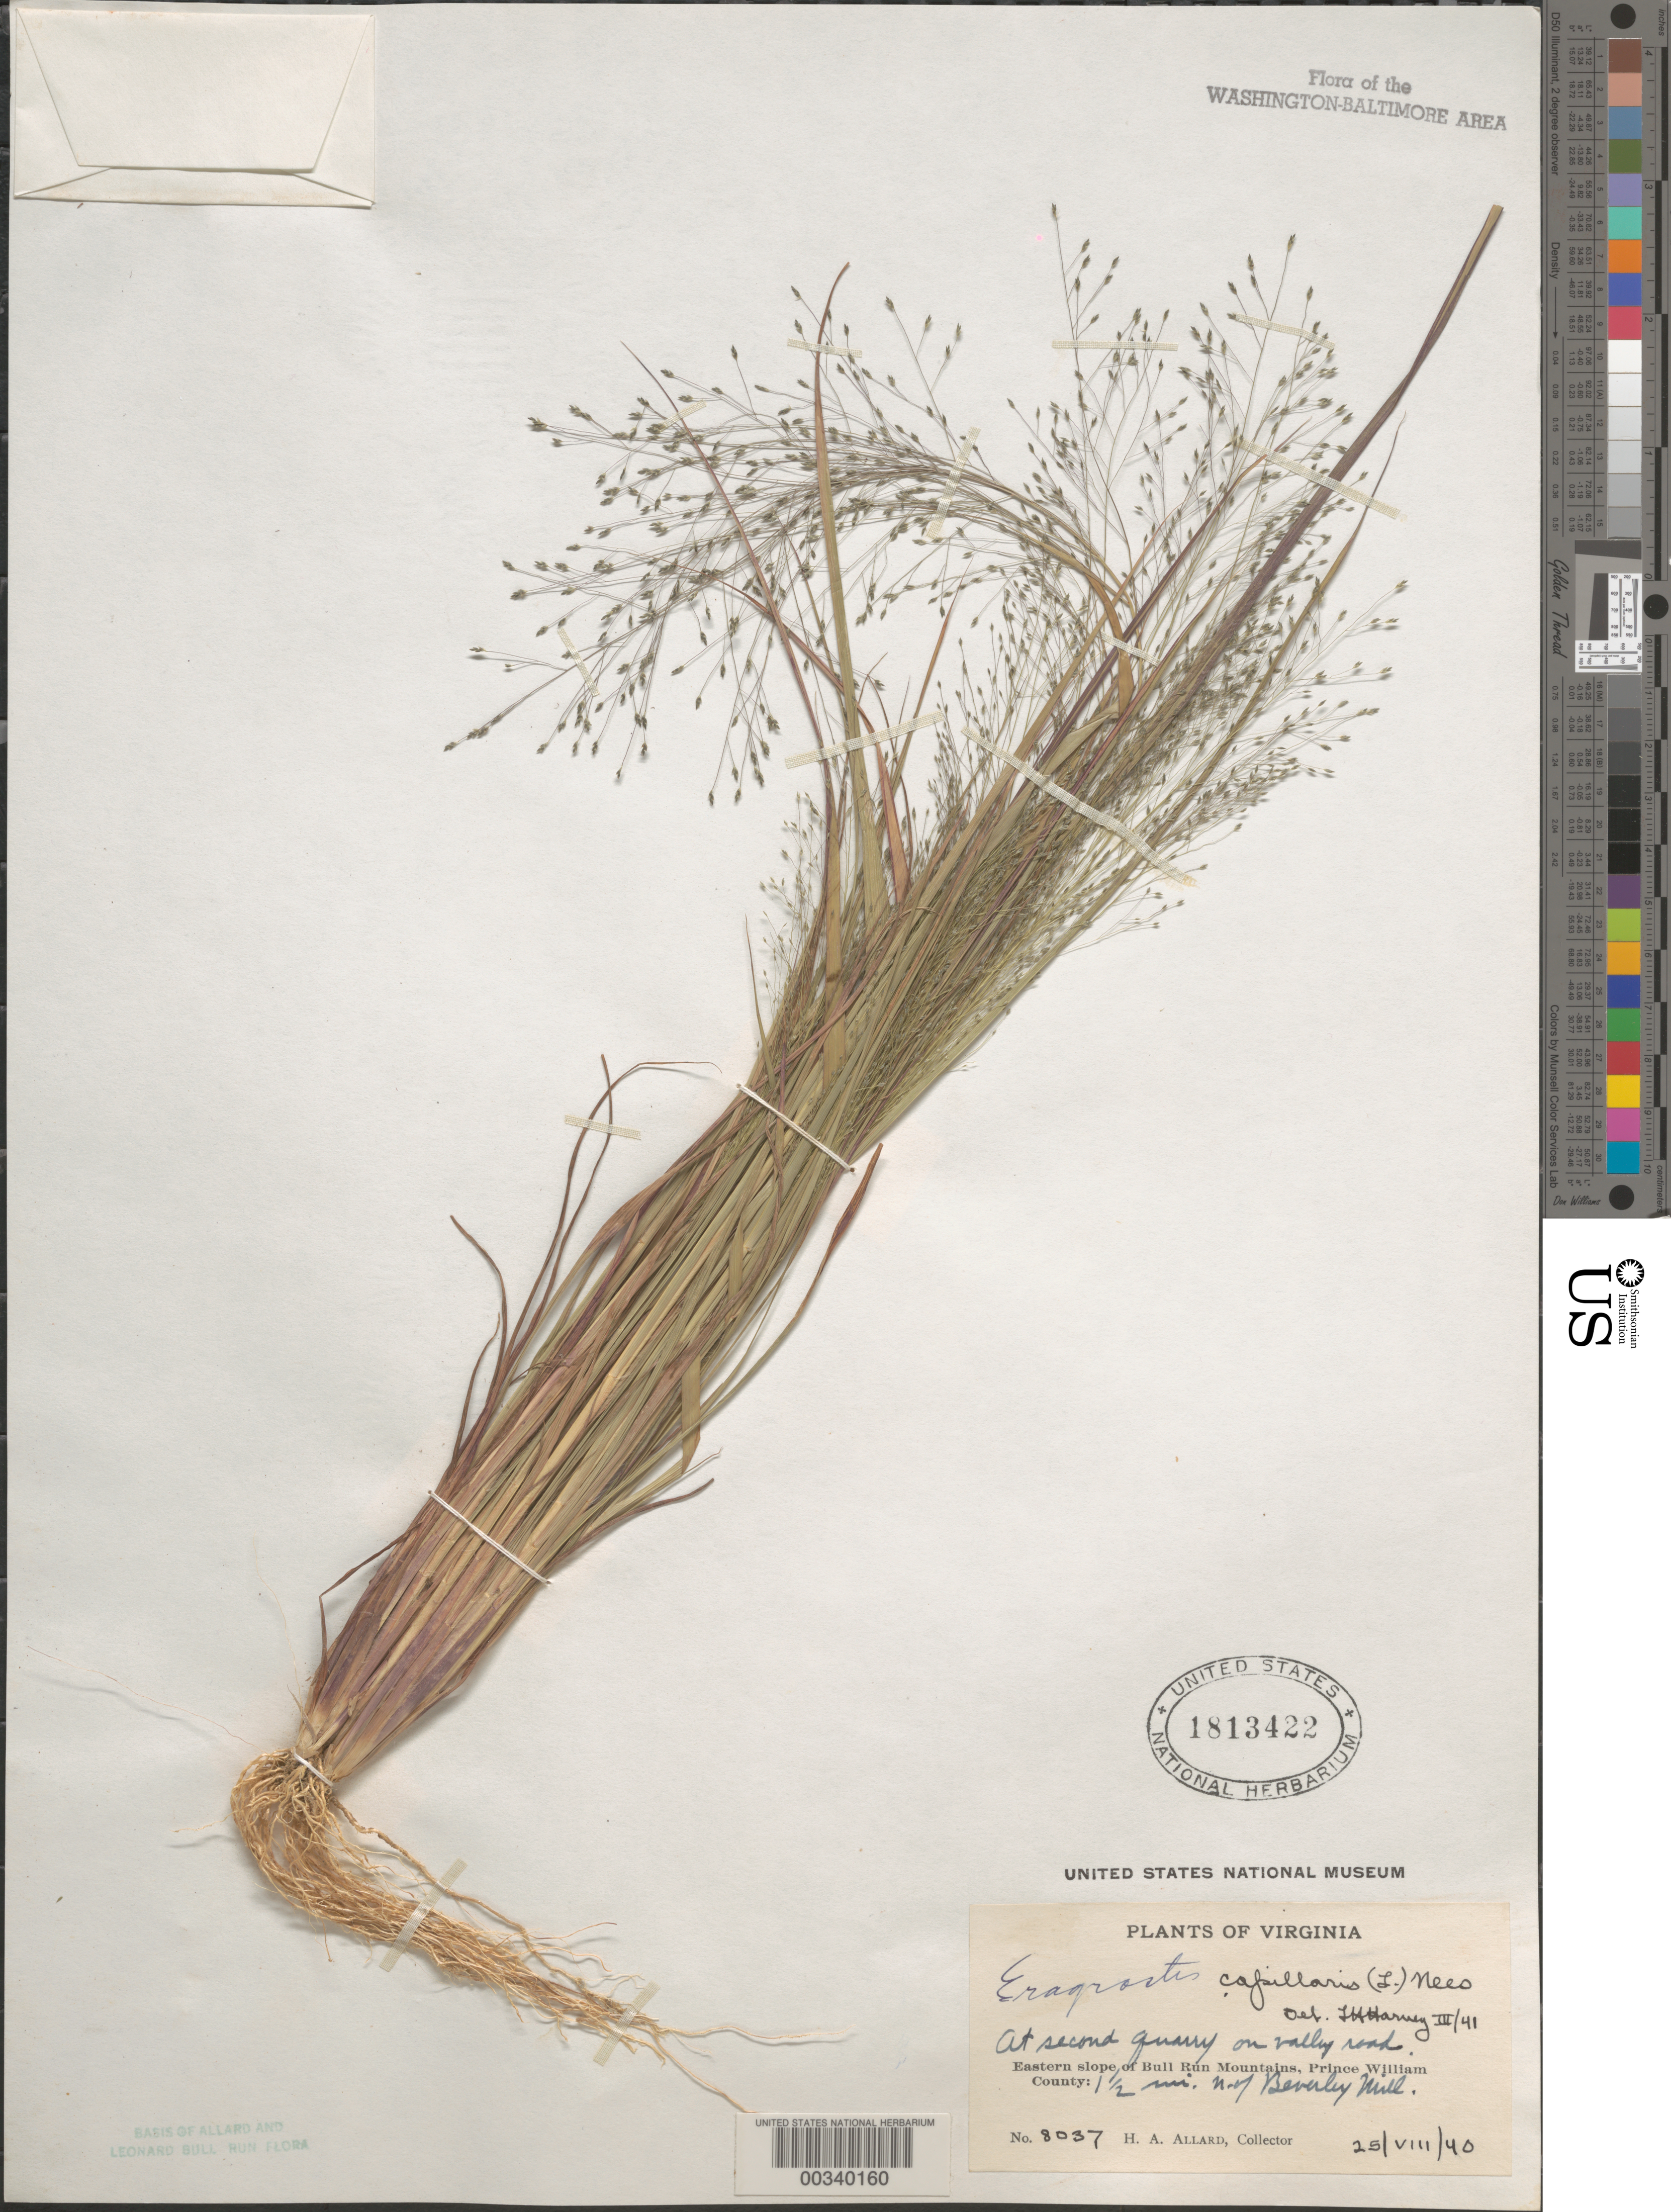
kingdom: Plantae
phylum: Tracheophyta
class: Liliopsida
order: Poales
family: Poaceae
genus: Eragrostis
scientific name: Eragrostis capillaris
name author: (L.) Nees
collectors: H. A. Allard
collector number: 8037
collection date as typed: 25 Aug 1940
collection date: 1940-08-25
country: United States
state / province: Virginia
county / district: Prince William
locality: North of Beverley Mill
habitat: On valley road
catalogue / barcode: US 1813422